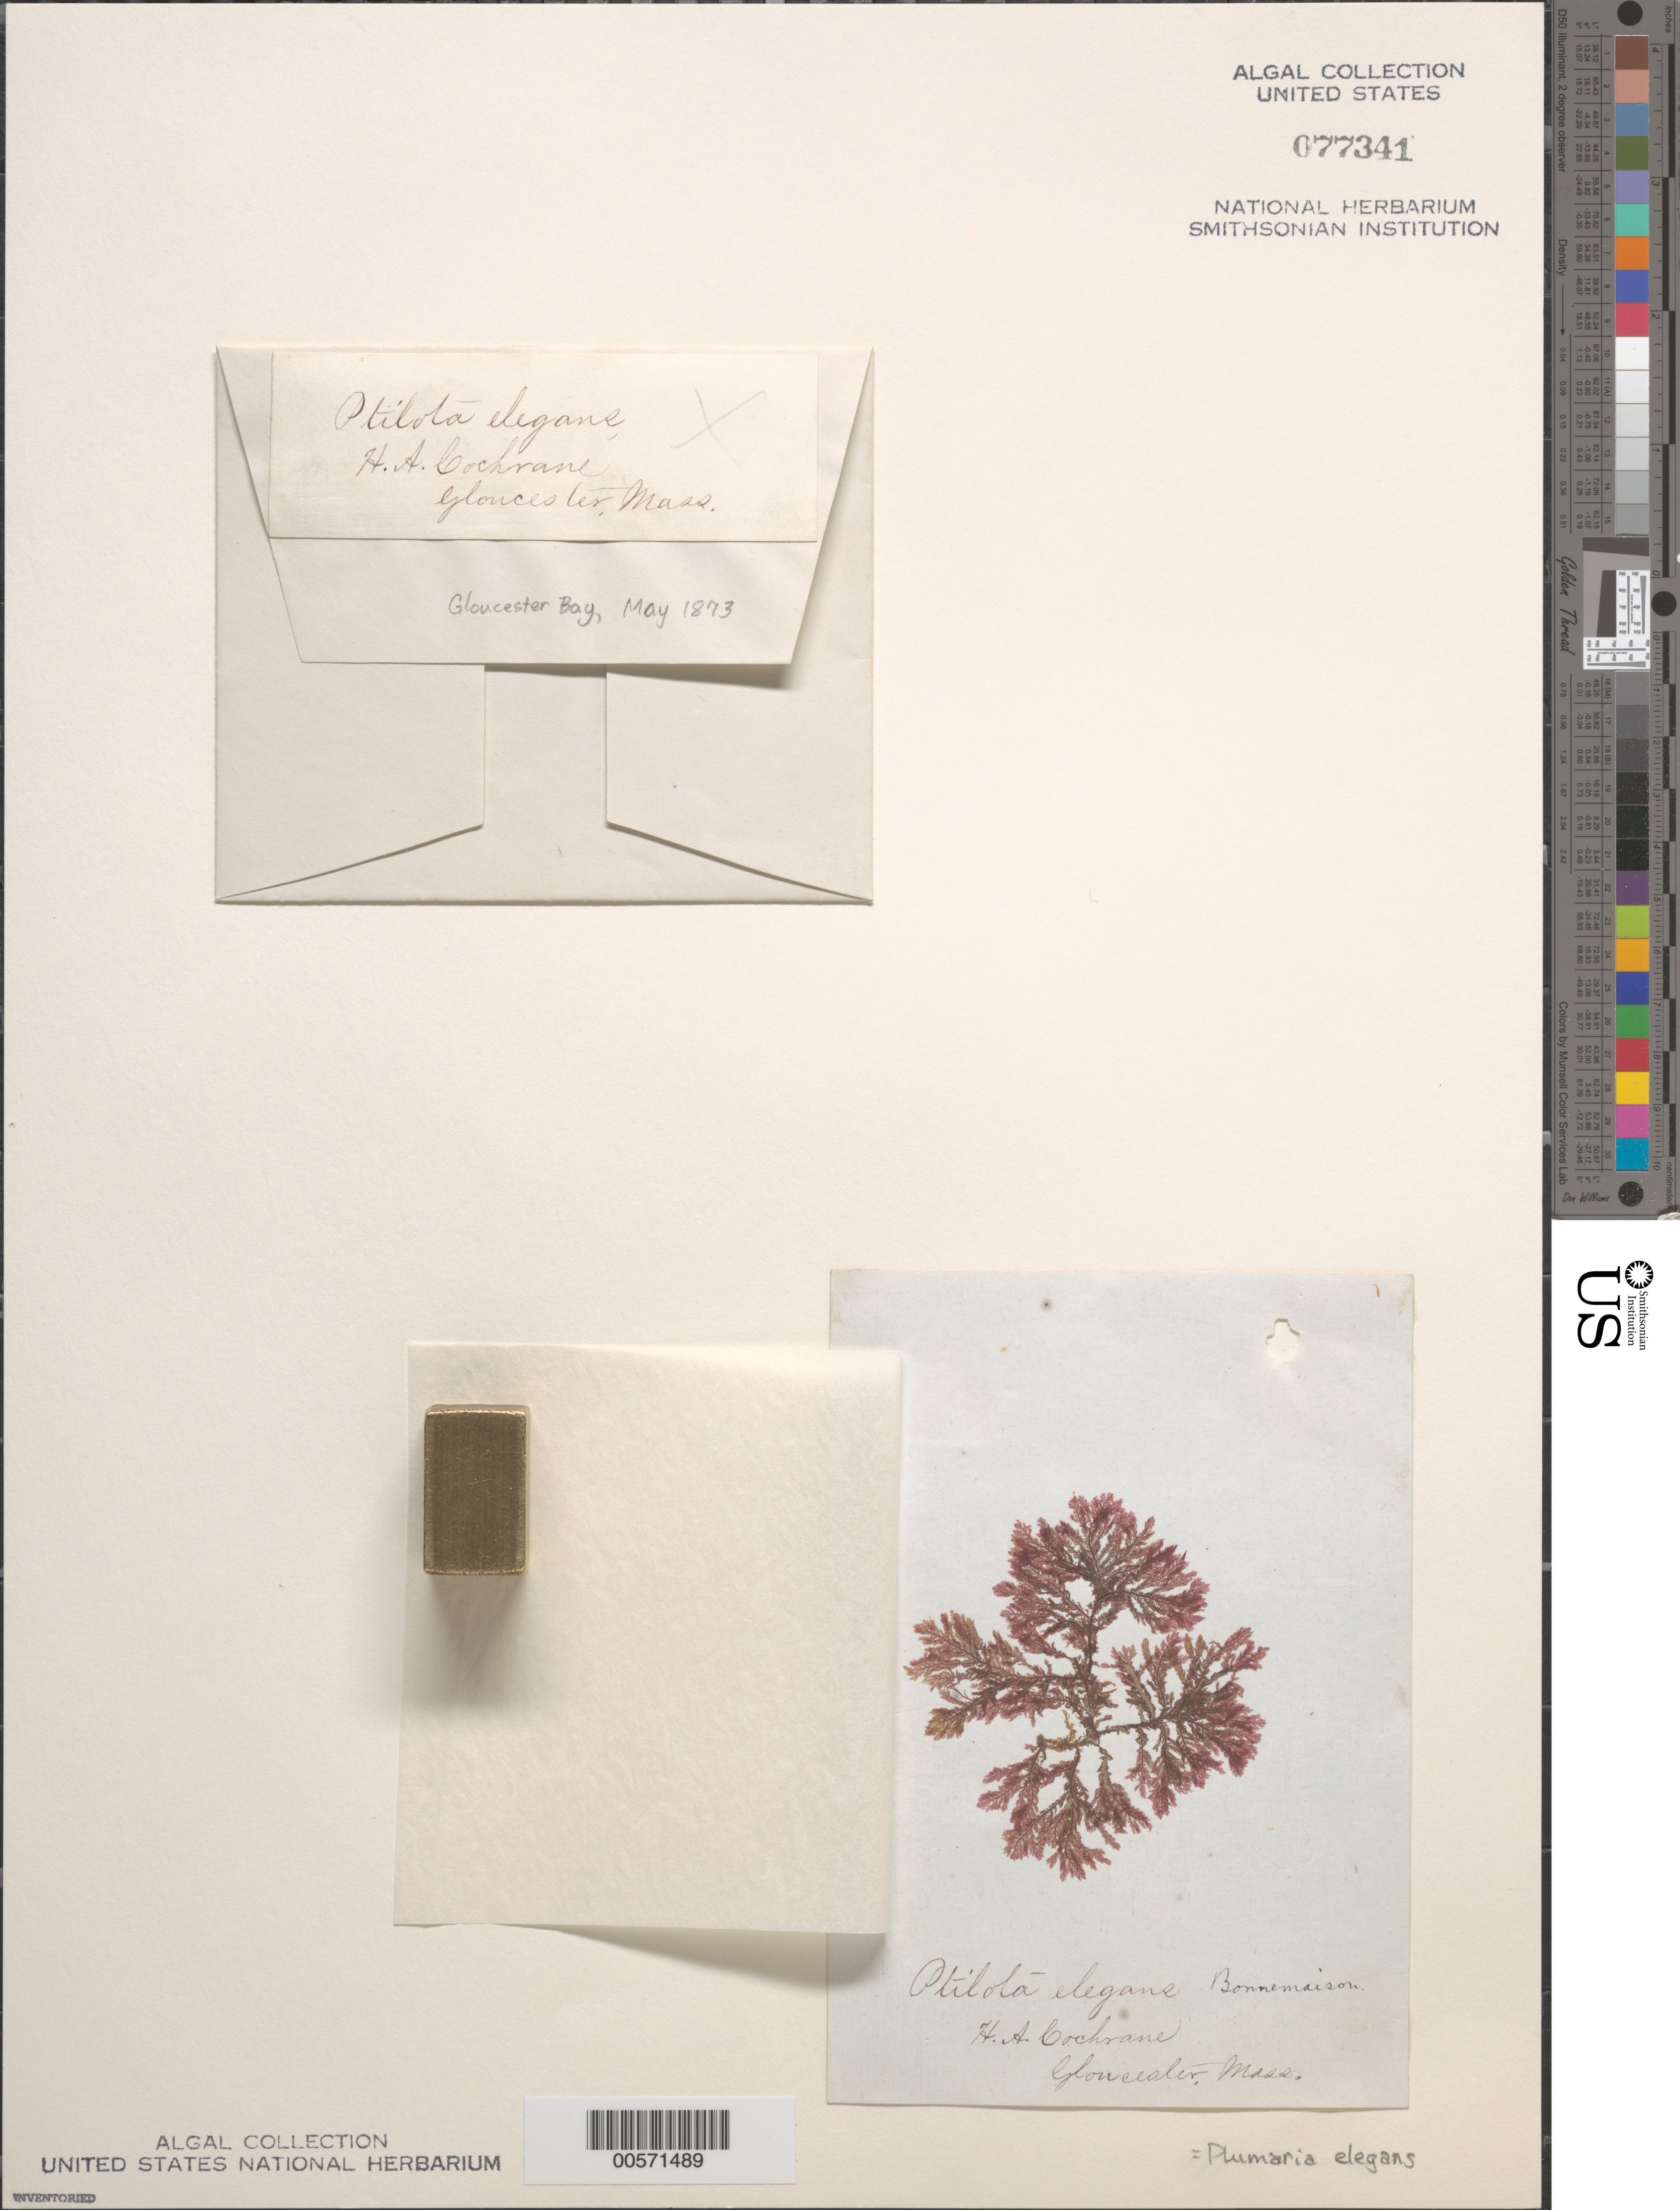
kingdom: Plantae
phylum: Rhodophyta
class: Florideophyceae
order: Ceramiales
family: Wrangeliaceae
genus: Plumaria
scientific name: Plumaria plumosa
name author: (Hudson) Kuntze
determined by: Algae name updating Project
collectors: H. Cochrane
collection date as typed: May 1873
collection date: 1873-05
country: United States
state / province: Massachusetts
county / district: Essex County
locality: Gloucester Bay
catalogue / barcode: US 77341